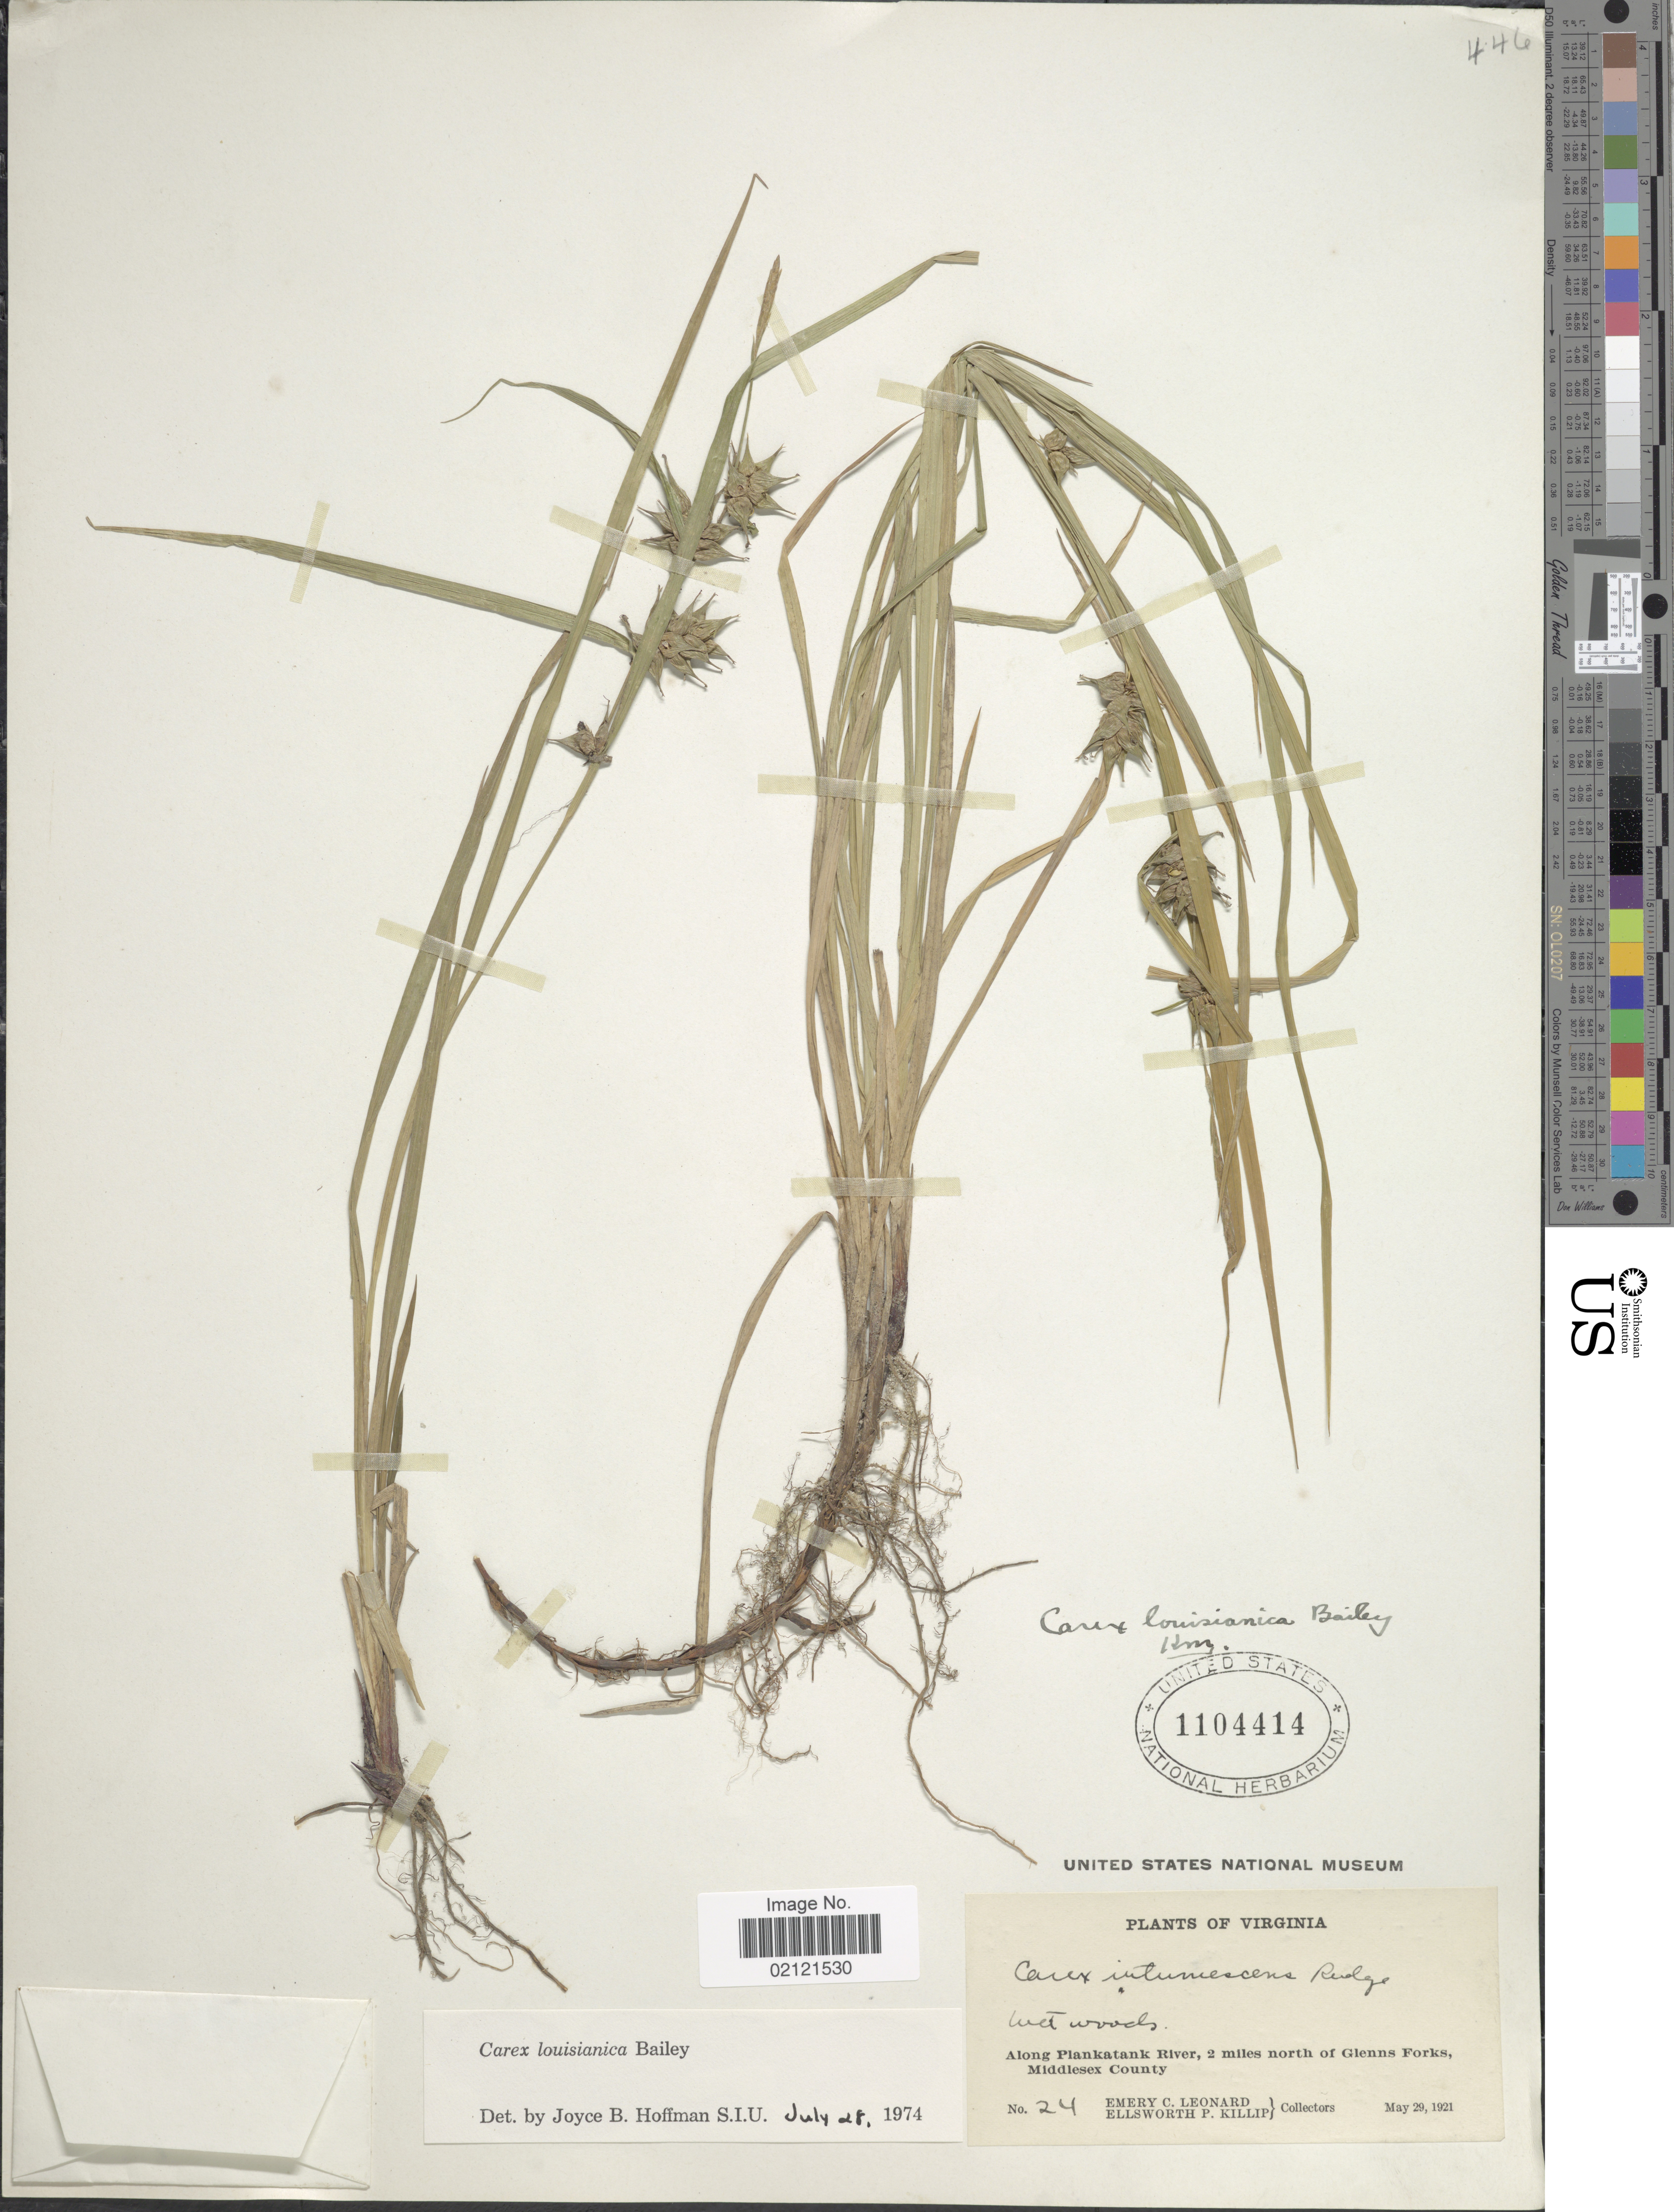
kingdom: Plantae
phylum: Tracheophyta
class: Liliopsida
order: Poales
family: Cyperaceae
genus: Carex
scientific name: Carex louisianica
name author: L.H. Bailey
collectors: E. C. Leonard & E. P. Killip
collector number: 24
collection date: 1921-05-29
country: United States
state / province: Virginia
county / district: Middlesex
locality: Along Plankatank River, 2 miles north of Glenns Forks.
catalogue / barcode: US 1104414